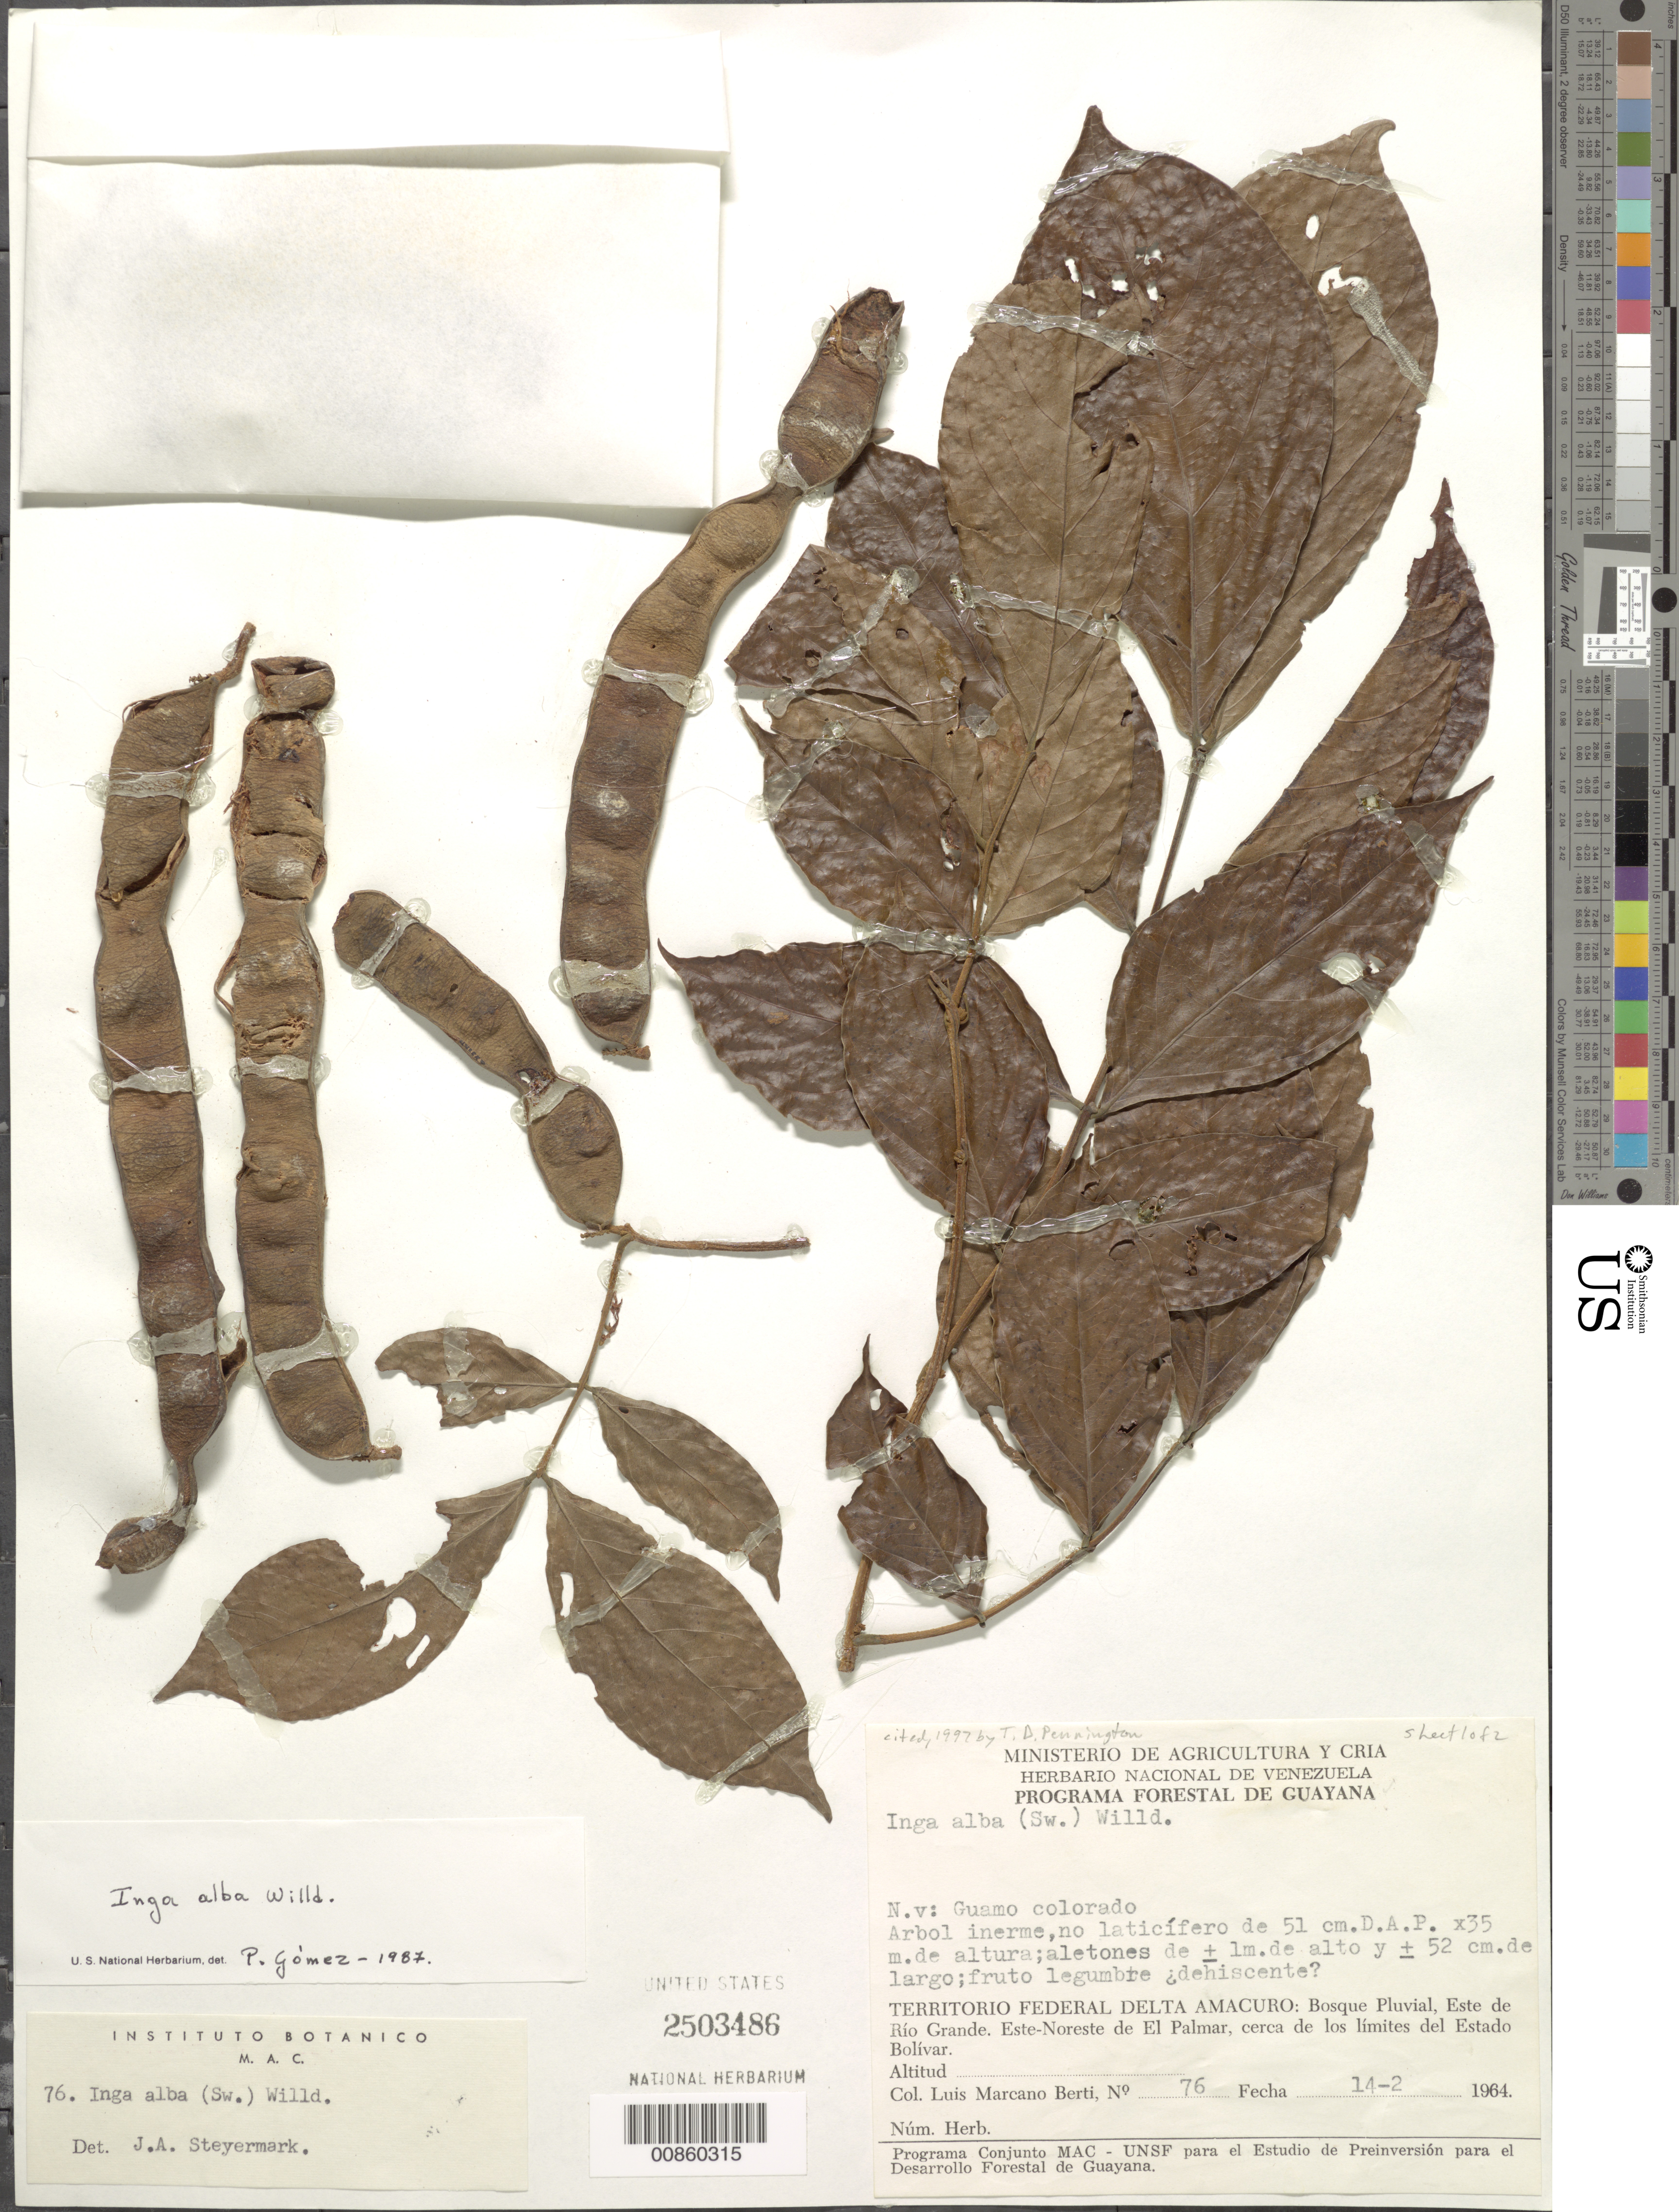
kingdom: Plantae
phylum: Tracheophyta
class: Magnoliopsida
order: Fabales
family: Fabaceae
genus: Inga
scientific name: Inga alba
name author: (Sw.) Willd.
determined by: Gómez, P.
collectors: L. Marcano-Berti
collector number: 76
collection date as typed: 14-Feb-64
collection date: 1964-02-14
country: Venezuela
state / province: Delta Amacuro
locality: Este de Río Grande, ENE de El Palmar, cerca de los limites del Estado Bolívar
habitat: Bosque pluvial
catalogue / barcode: US 2503486